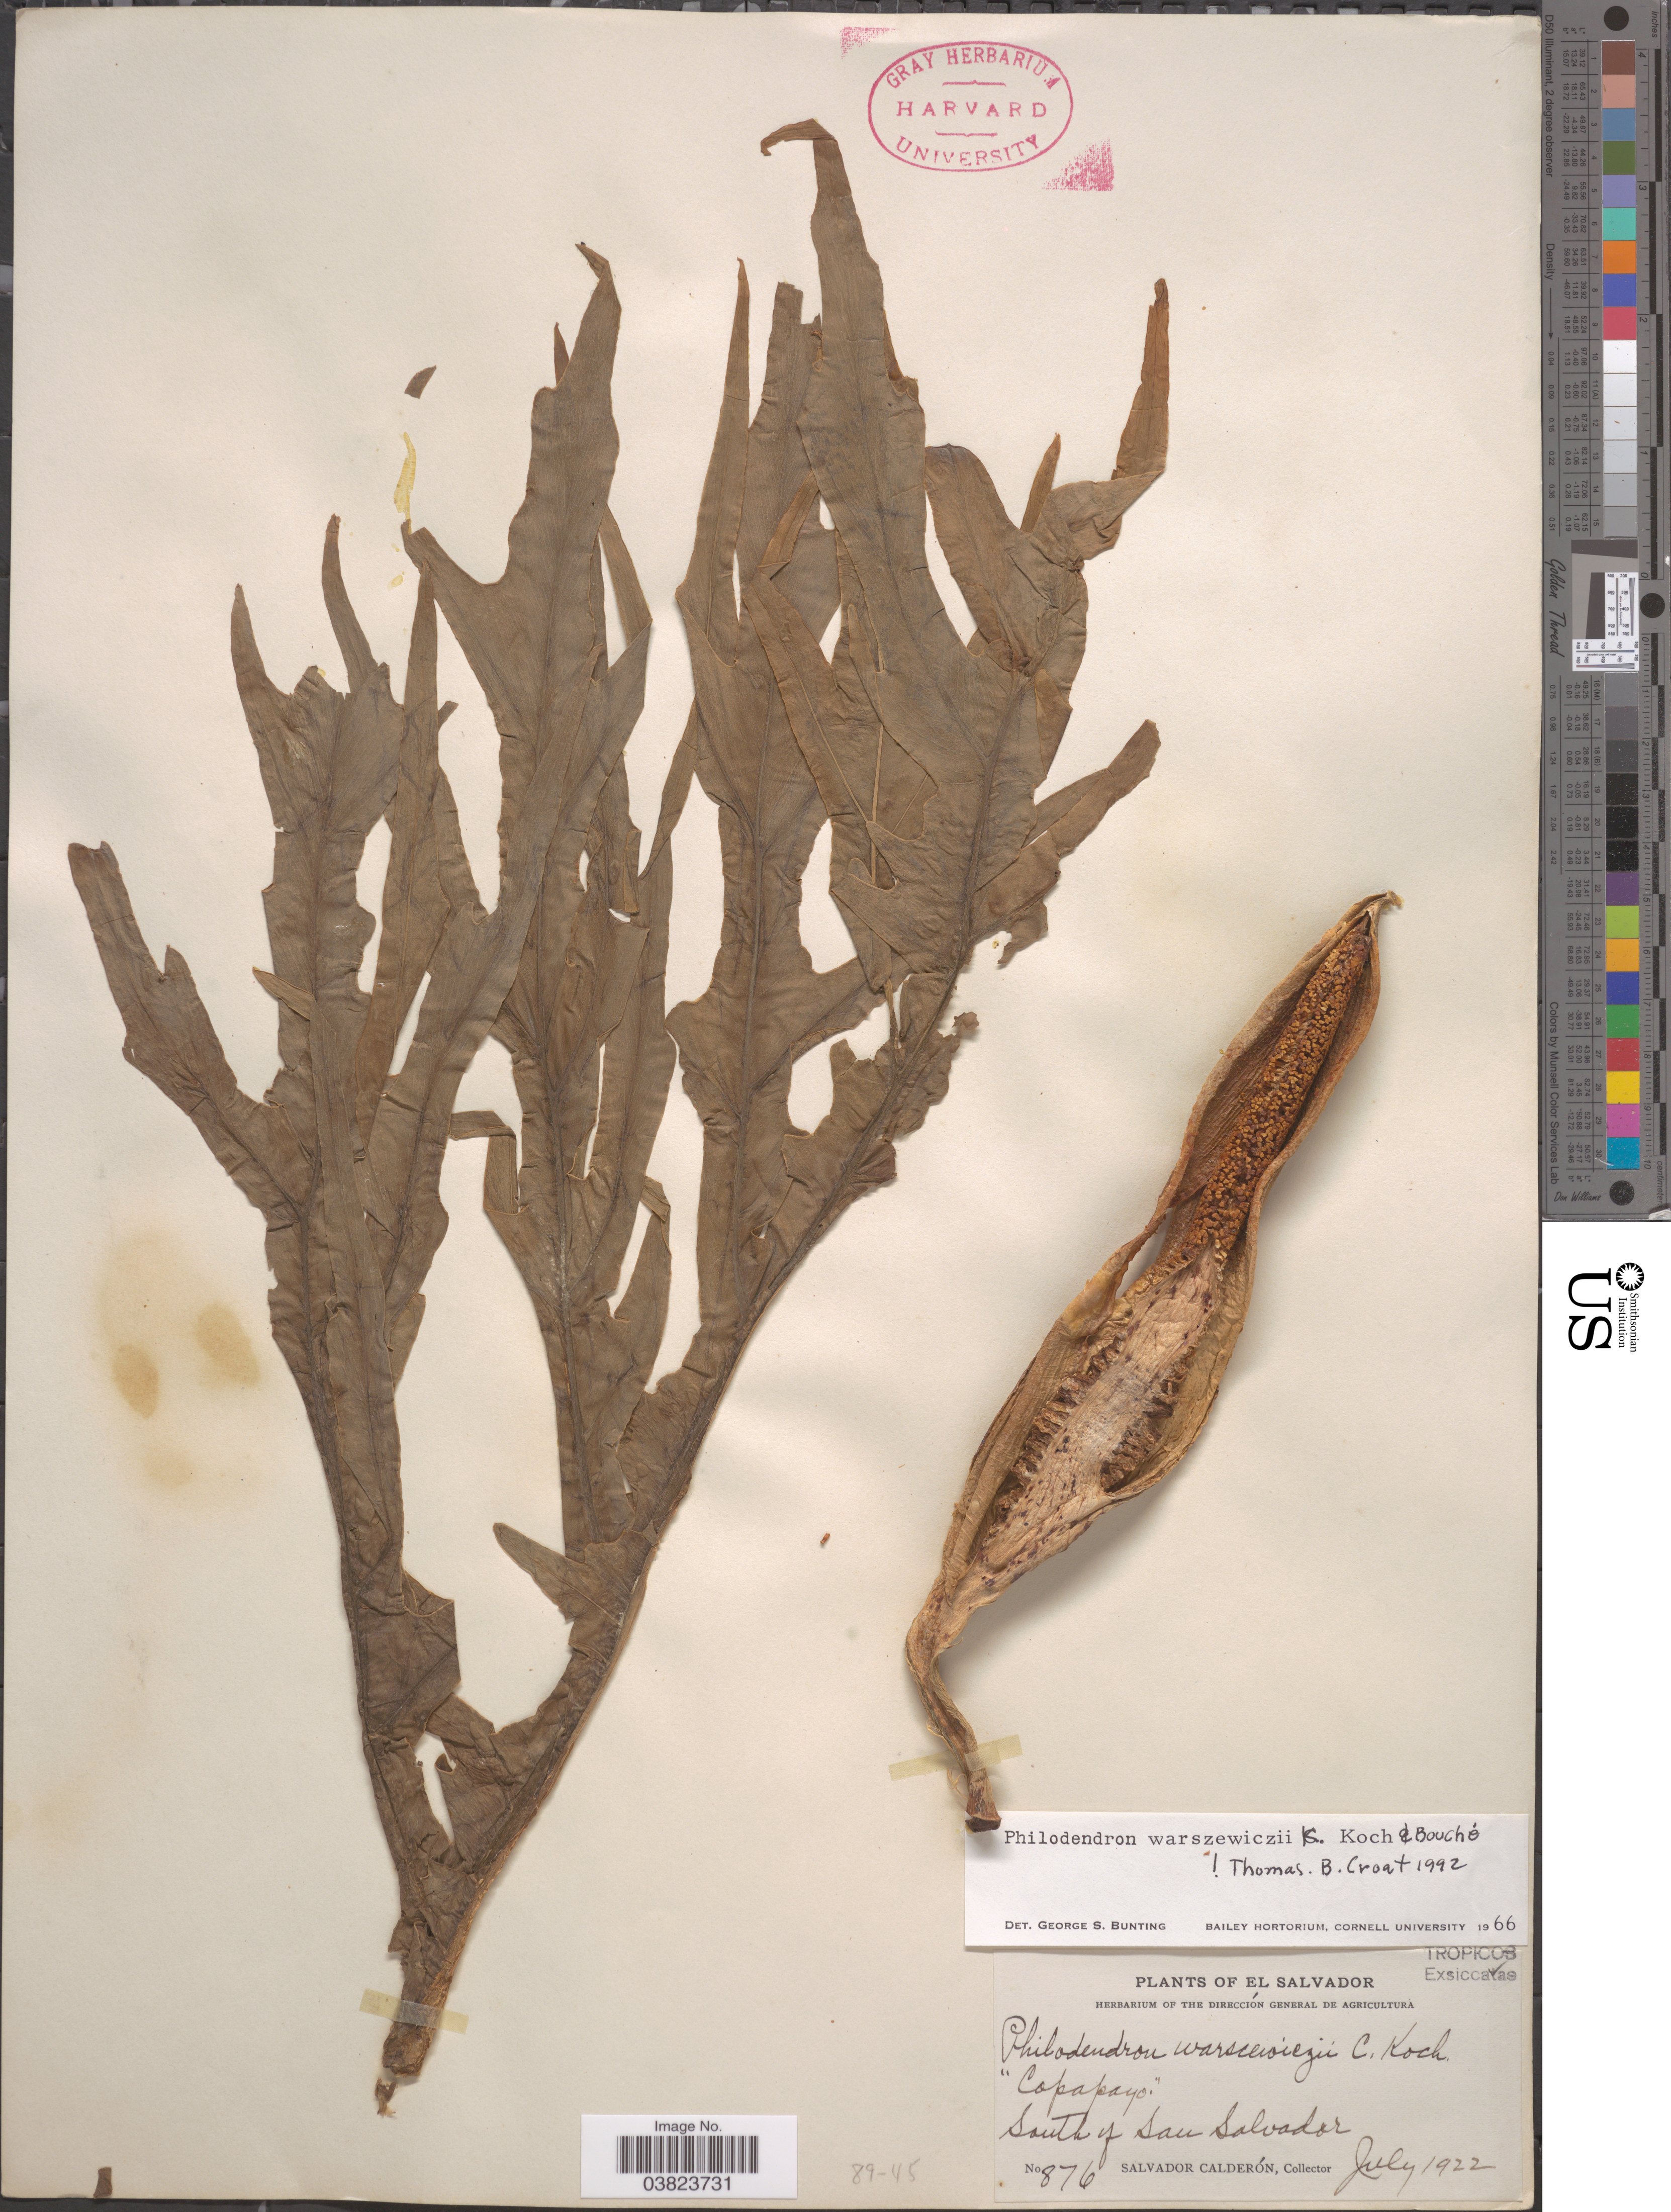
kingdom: Plantae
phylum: Tracheophyta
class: Liliopsida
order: Alismatales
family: Araceae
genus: Philodendron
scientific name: Philodendron warszewiczii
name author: K. Koch & C.D. Bouché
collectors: S. Calderón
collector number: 876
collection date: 1922-07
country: El Salvador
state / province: San Salvador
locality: South of San Salvador.